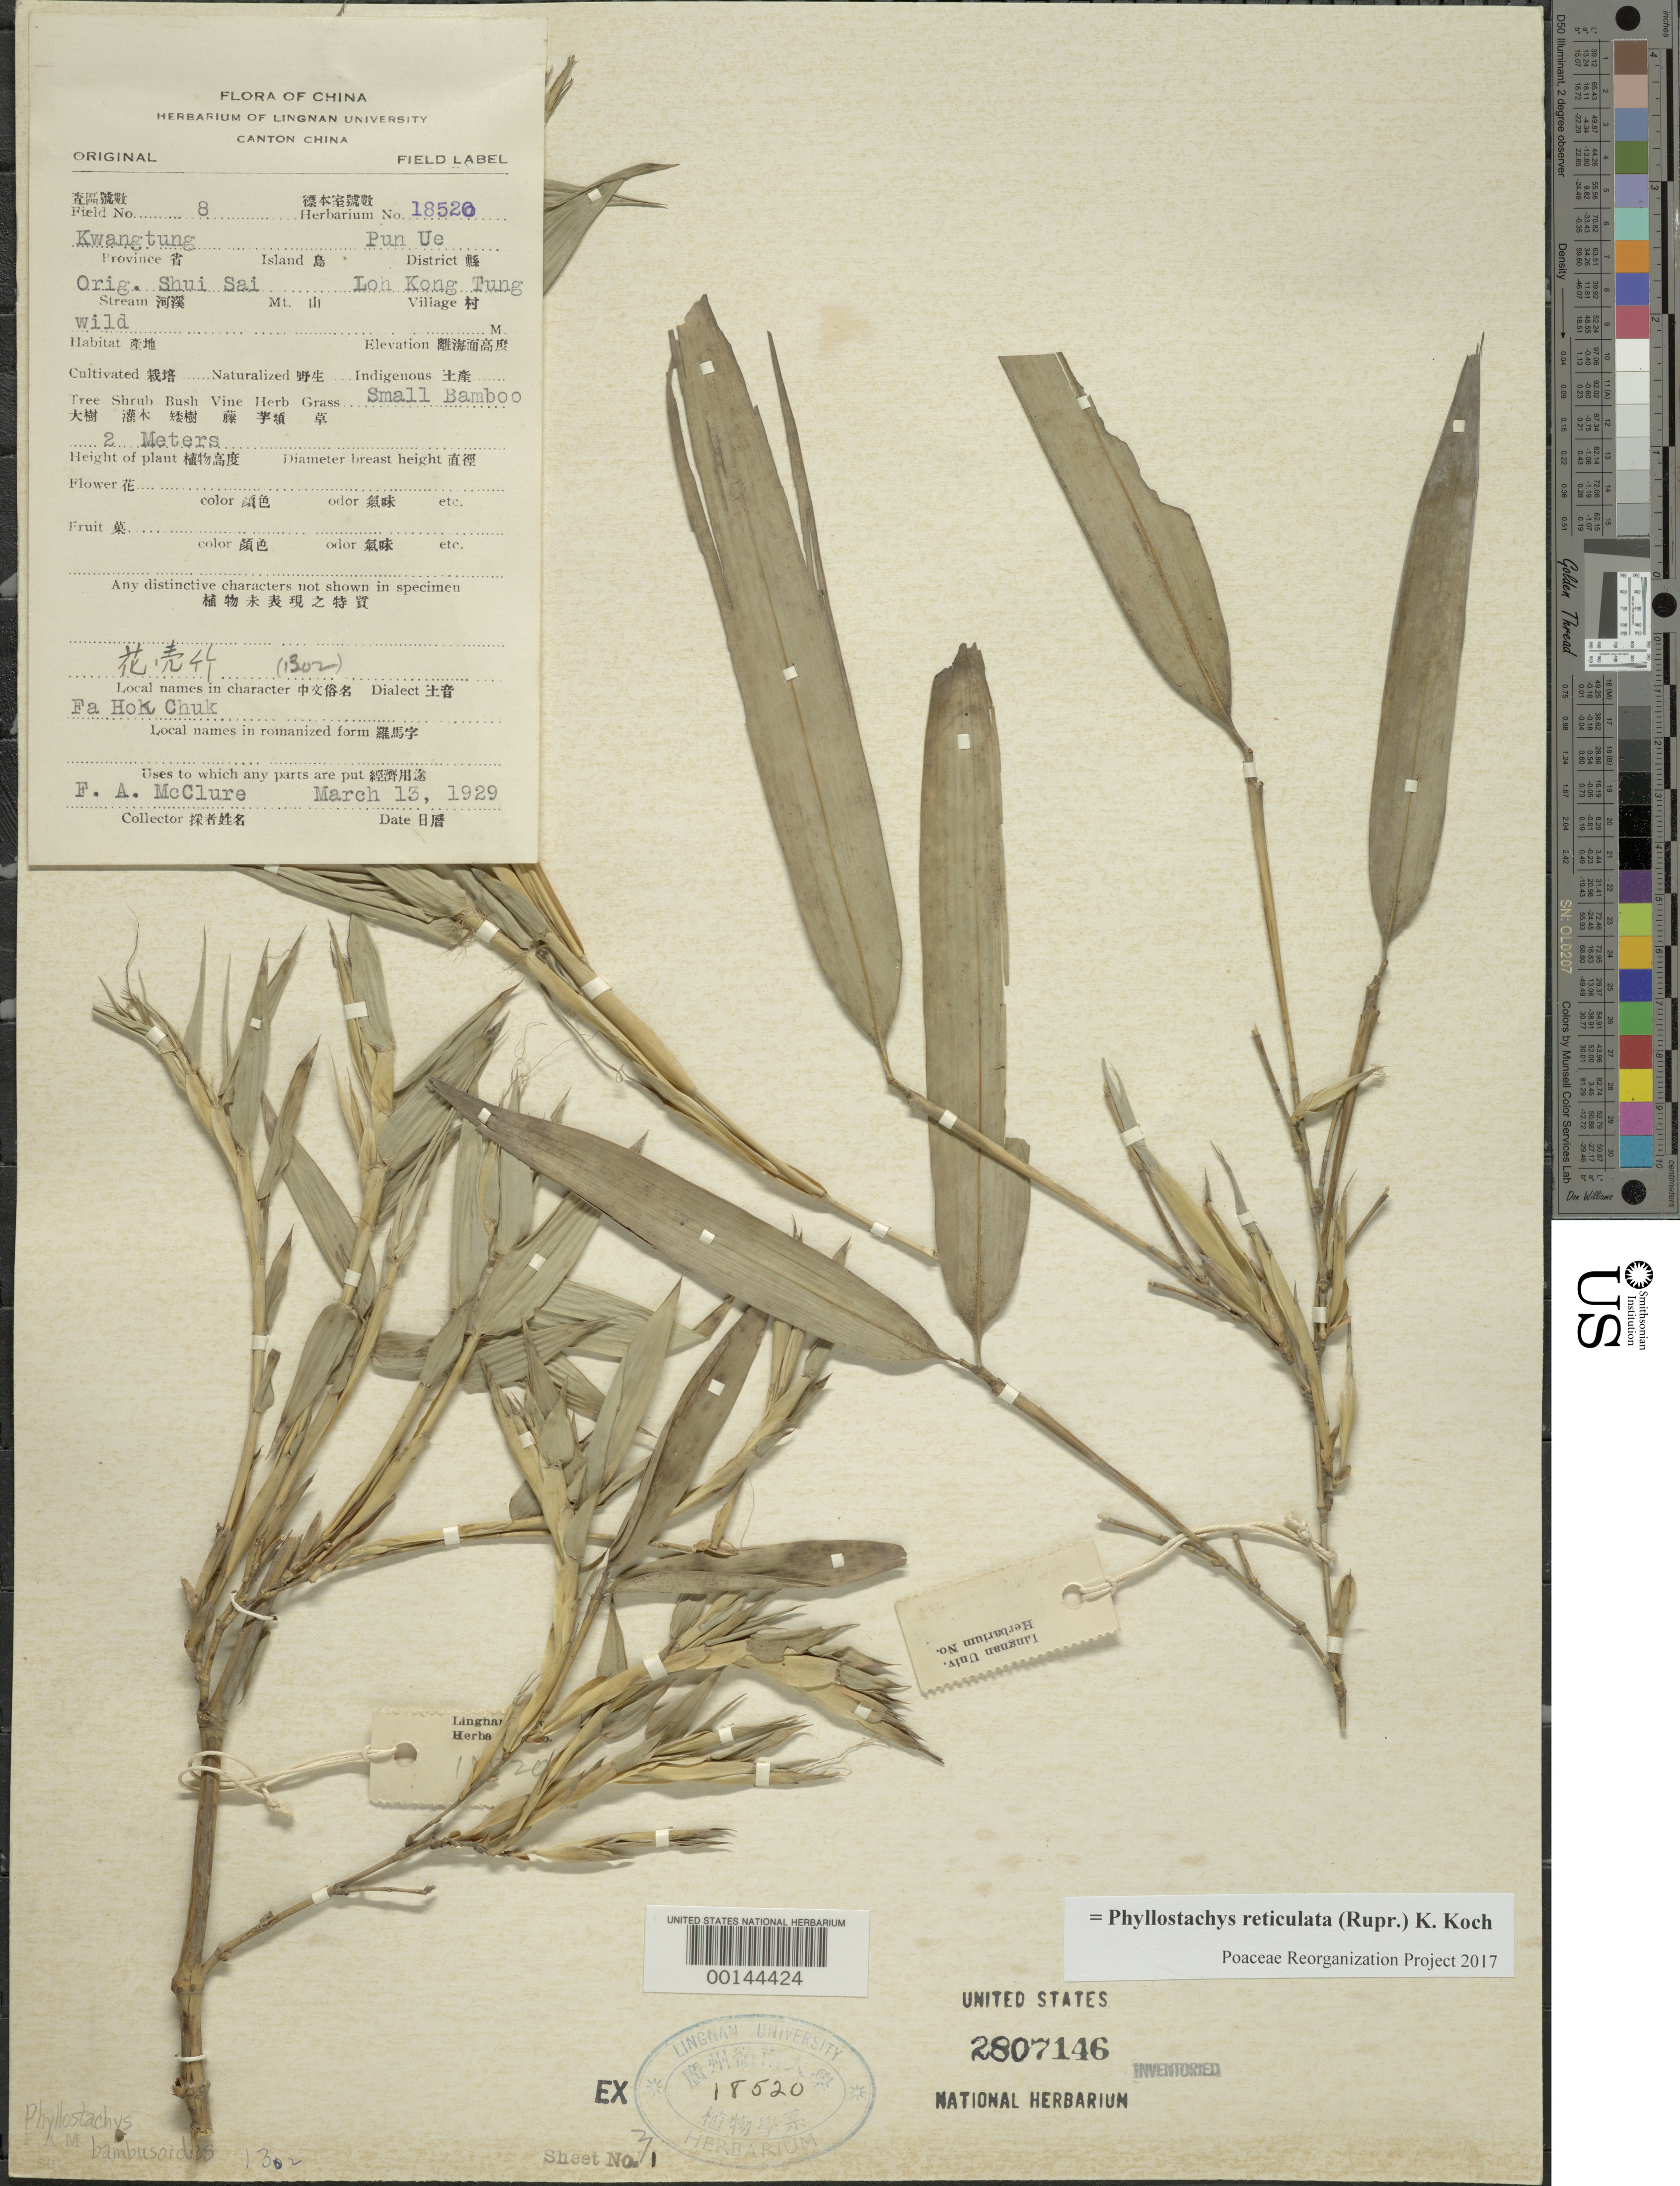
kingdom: Plantae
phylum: Tracheophyta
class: Liliopsida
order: Poales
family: Poaceae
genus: Phyllostachys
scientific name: Phyllostachys reticulata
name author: (Rupr.) K. Koch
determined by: Poaceae Reorganization Project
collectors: F. A. McClure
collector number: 8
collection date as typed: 13 Mar 1929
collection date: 1929-03-13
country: China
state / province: Jiangxi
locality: Pun ue, loh kong tung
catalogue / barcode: US 2807146